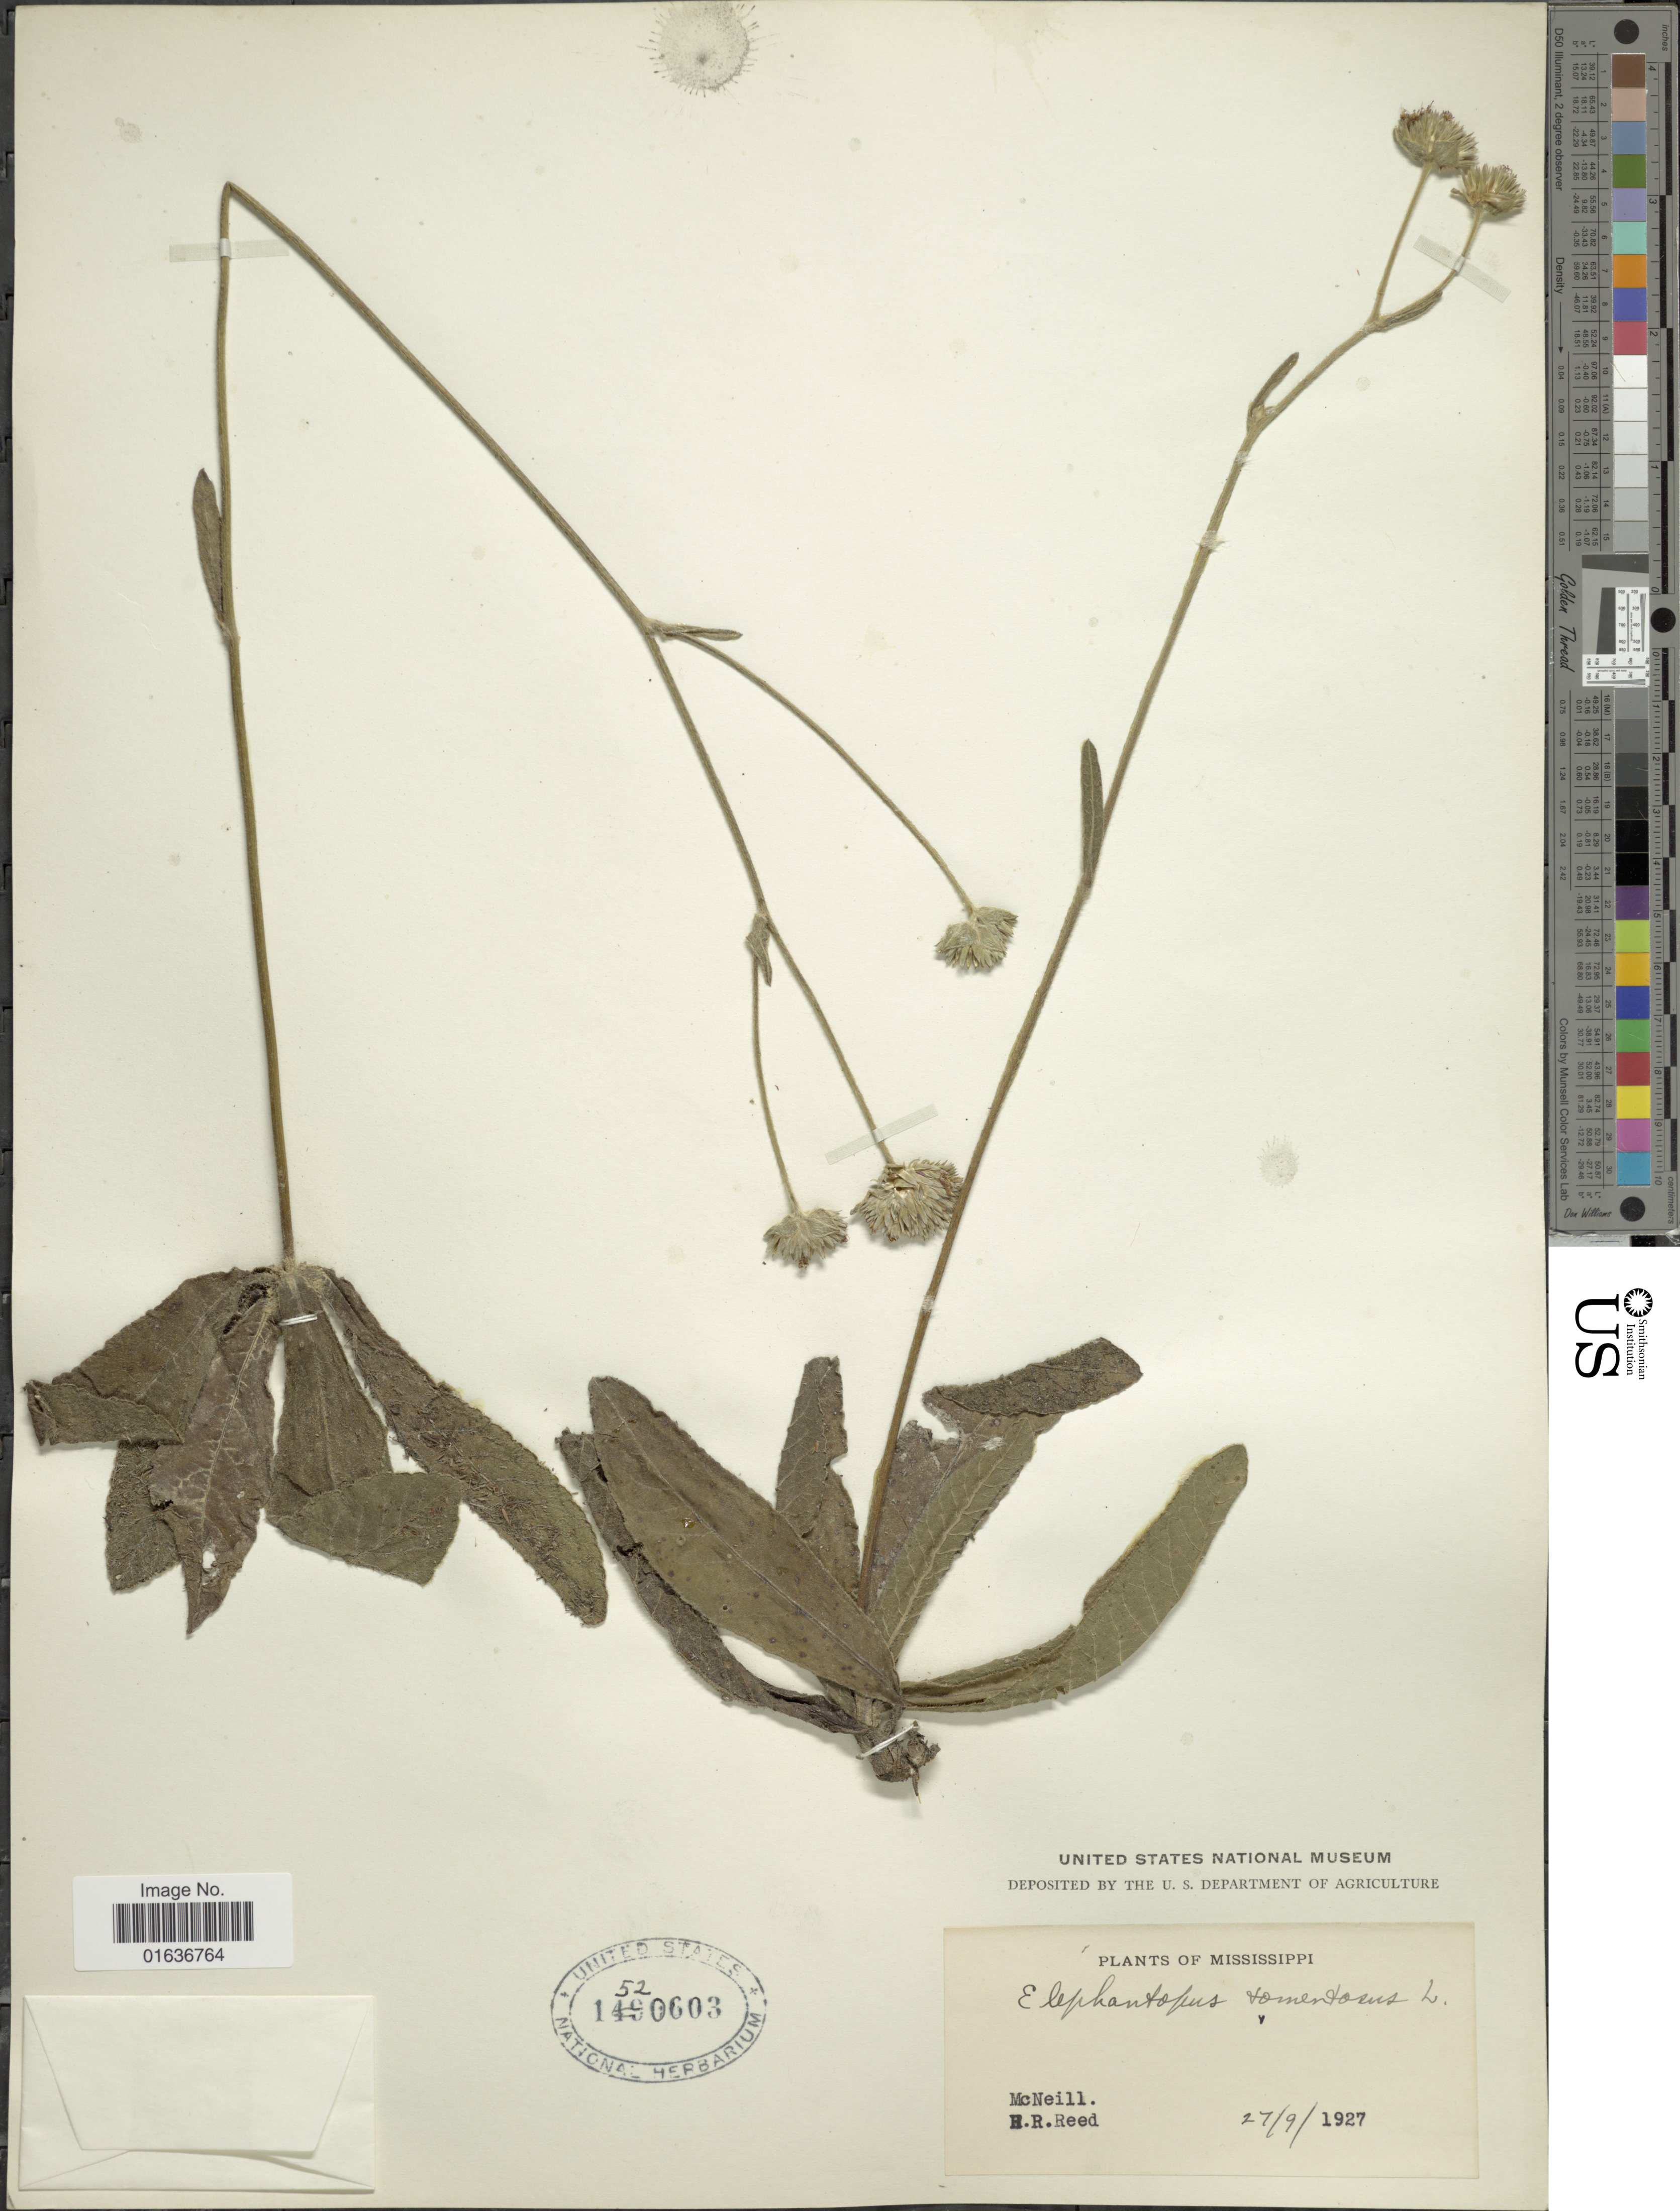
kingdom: Plantae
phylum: Tracheophyta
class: Magnoliopsida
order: Asterales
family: Asteraceae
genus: Elephantopus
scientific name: Elephantopus tomentosus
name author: L.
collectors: H. Reed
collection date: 1927-09-27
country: United States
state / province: Mississippi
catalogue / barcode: US 1520603